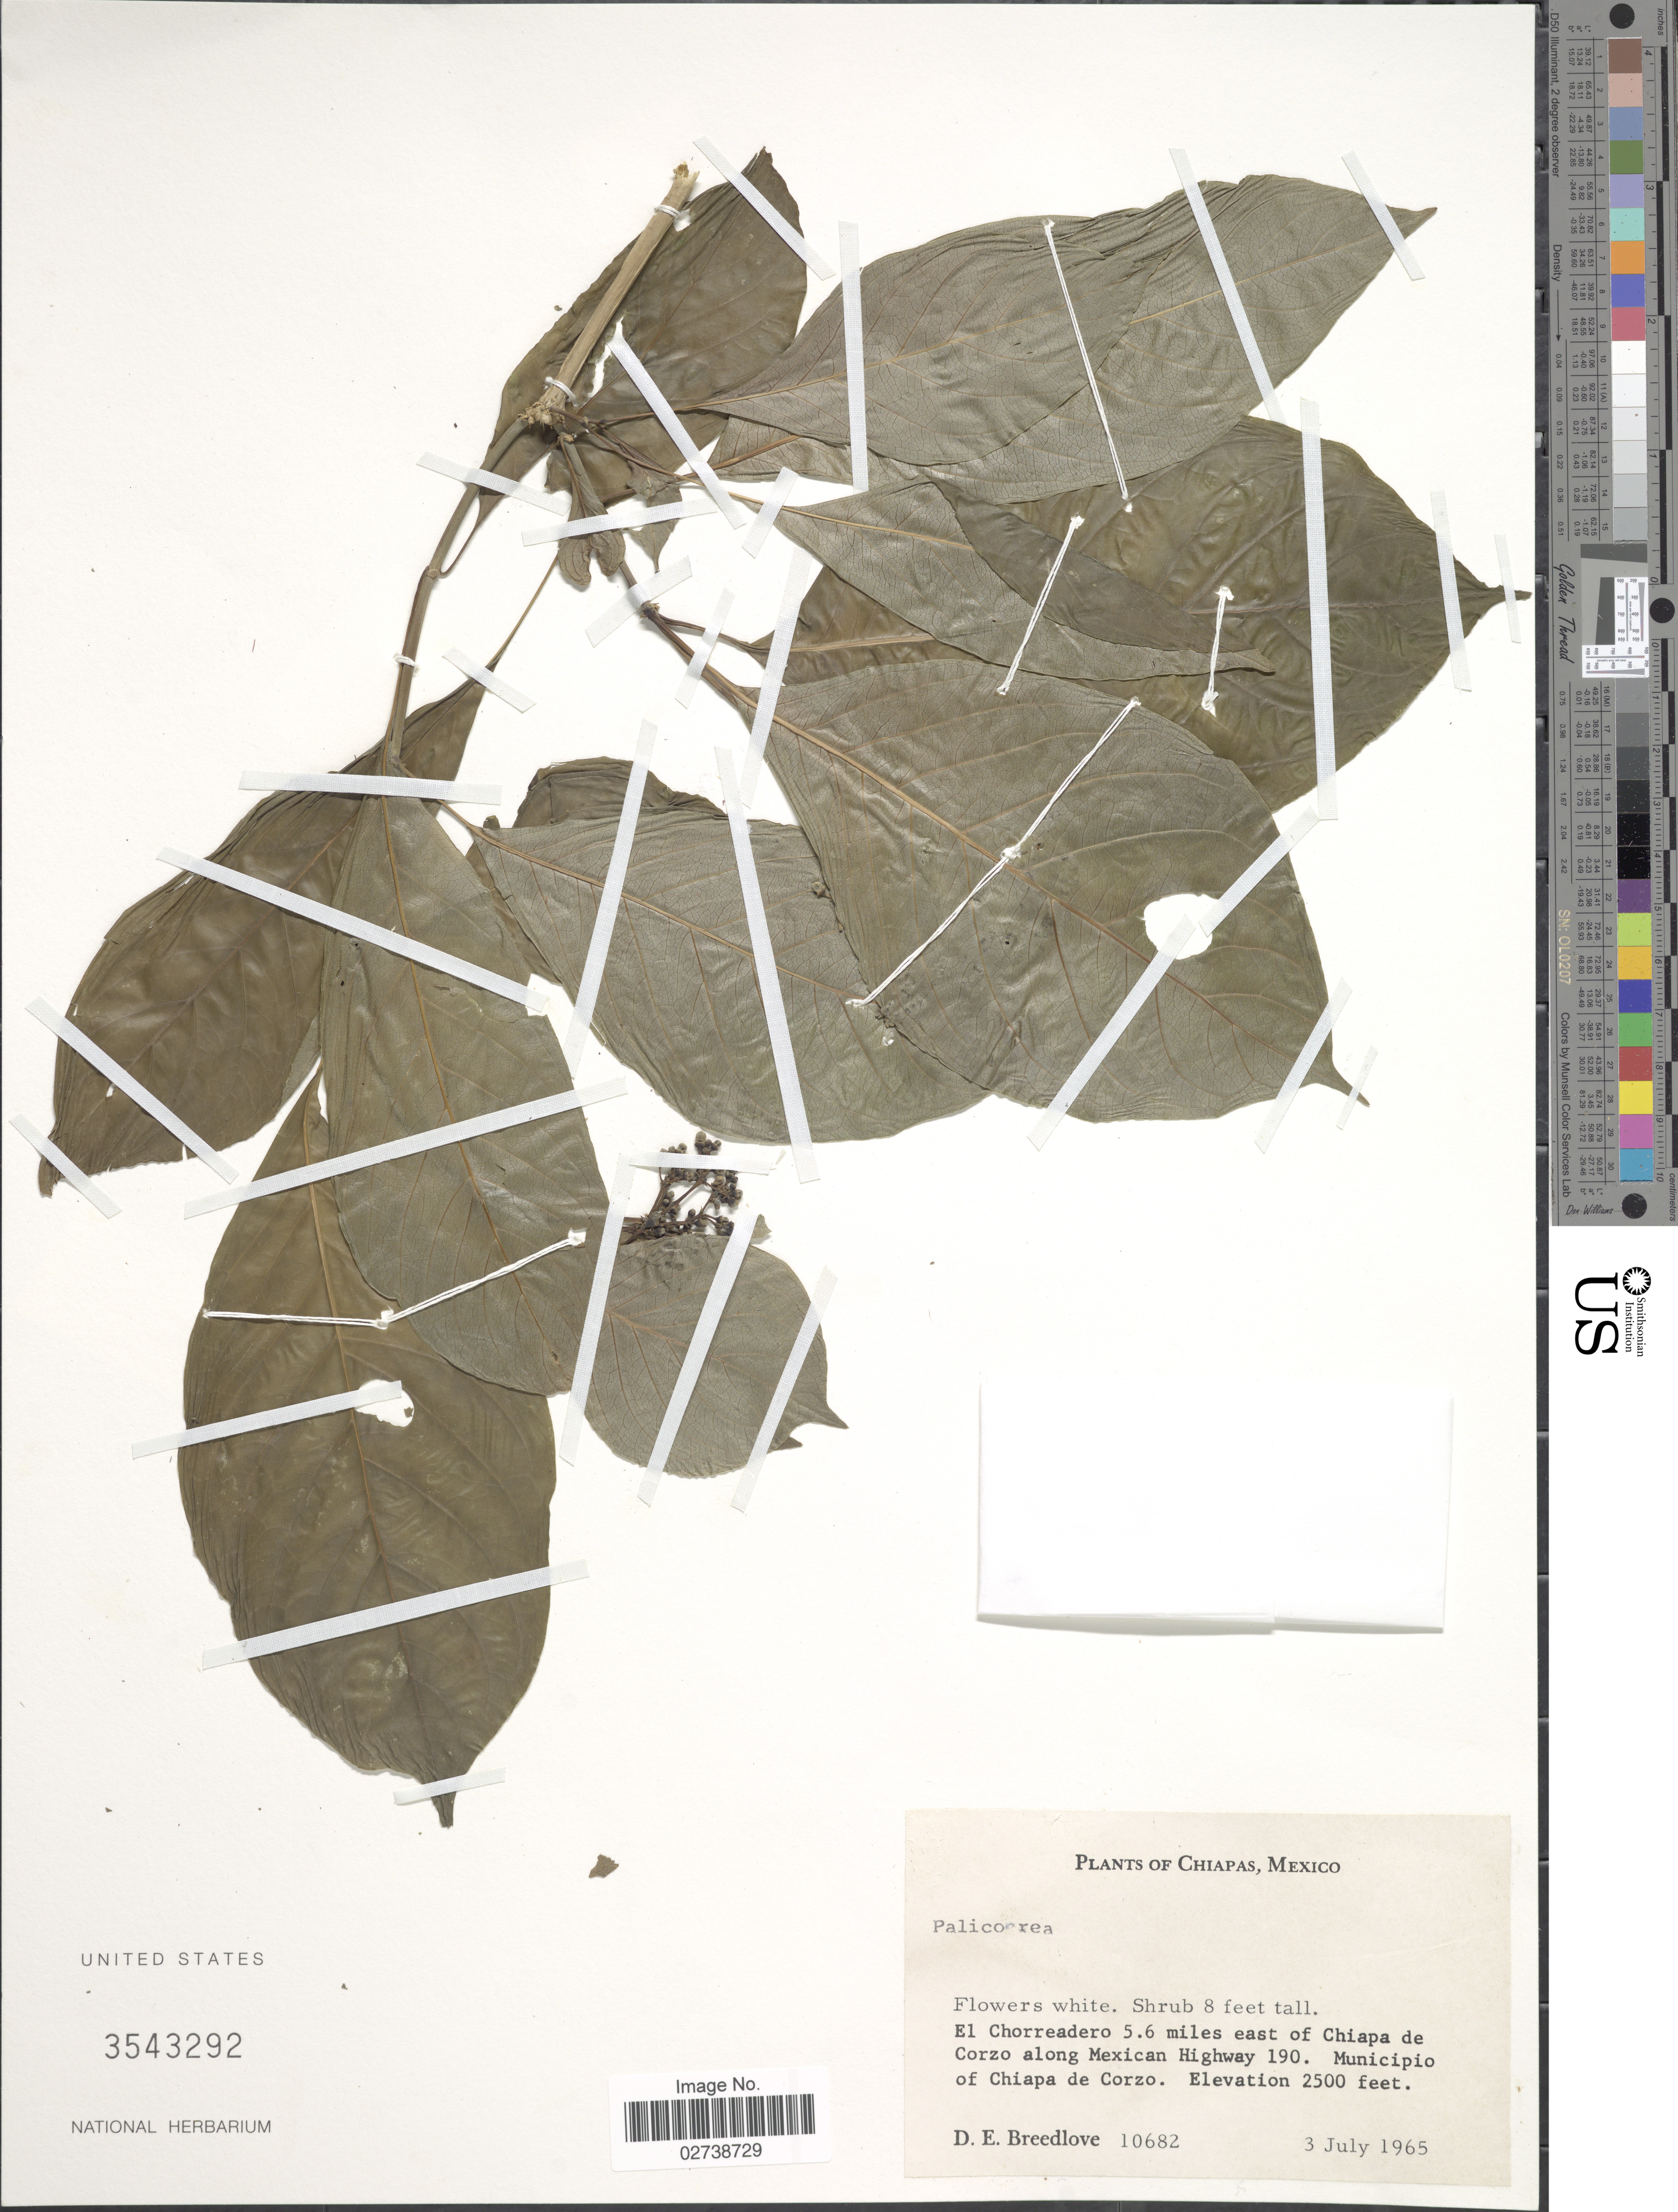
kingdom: Plantae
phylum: Tracheophyta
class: Magnoliopsida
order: Gentianales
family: Rubiaceae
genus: Palicourea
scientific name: Palicourea sp.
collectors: D. E. Breedlove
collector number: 10682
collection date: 1965-07-03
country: Mexico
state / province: Chiapas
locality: El Chorreadero 5.6 miles east of Chiapa de Corzo along Mexican Highway 190. Municipio of Chiapa de Corzo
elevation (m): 762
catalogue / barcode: US 3543292